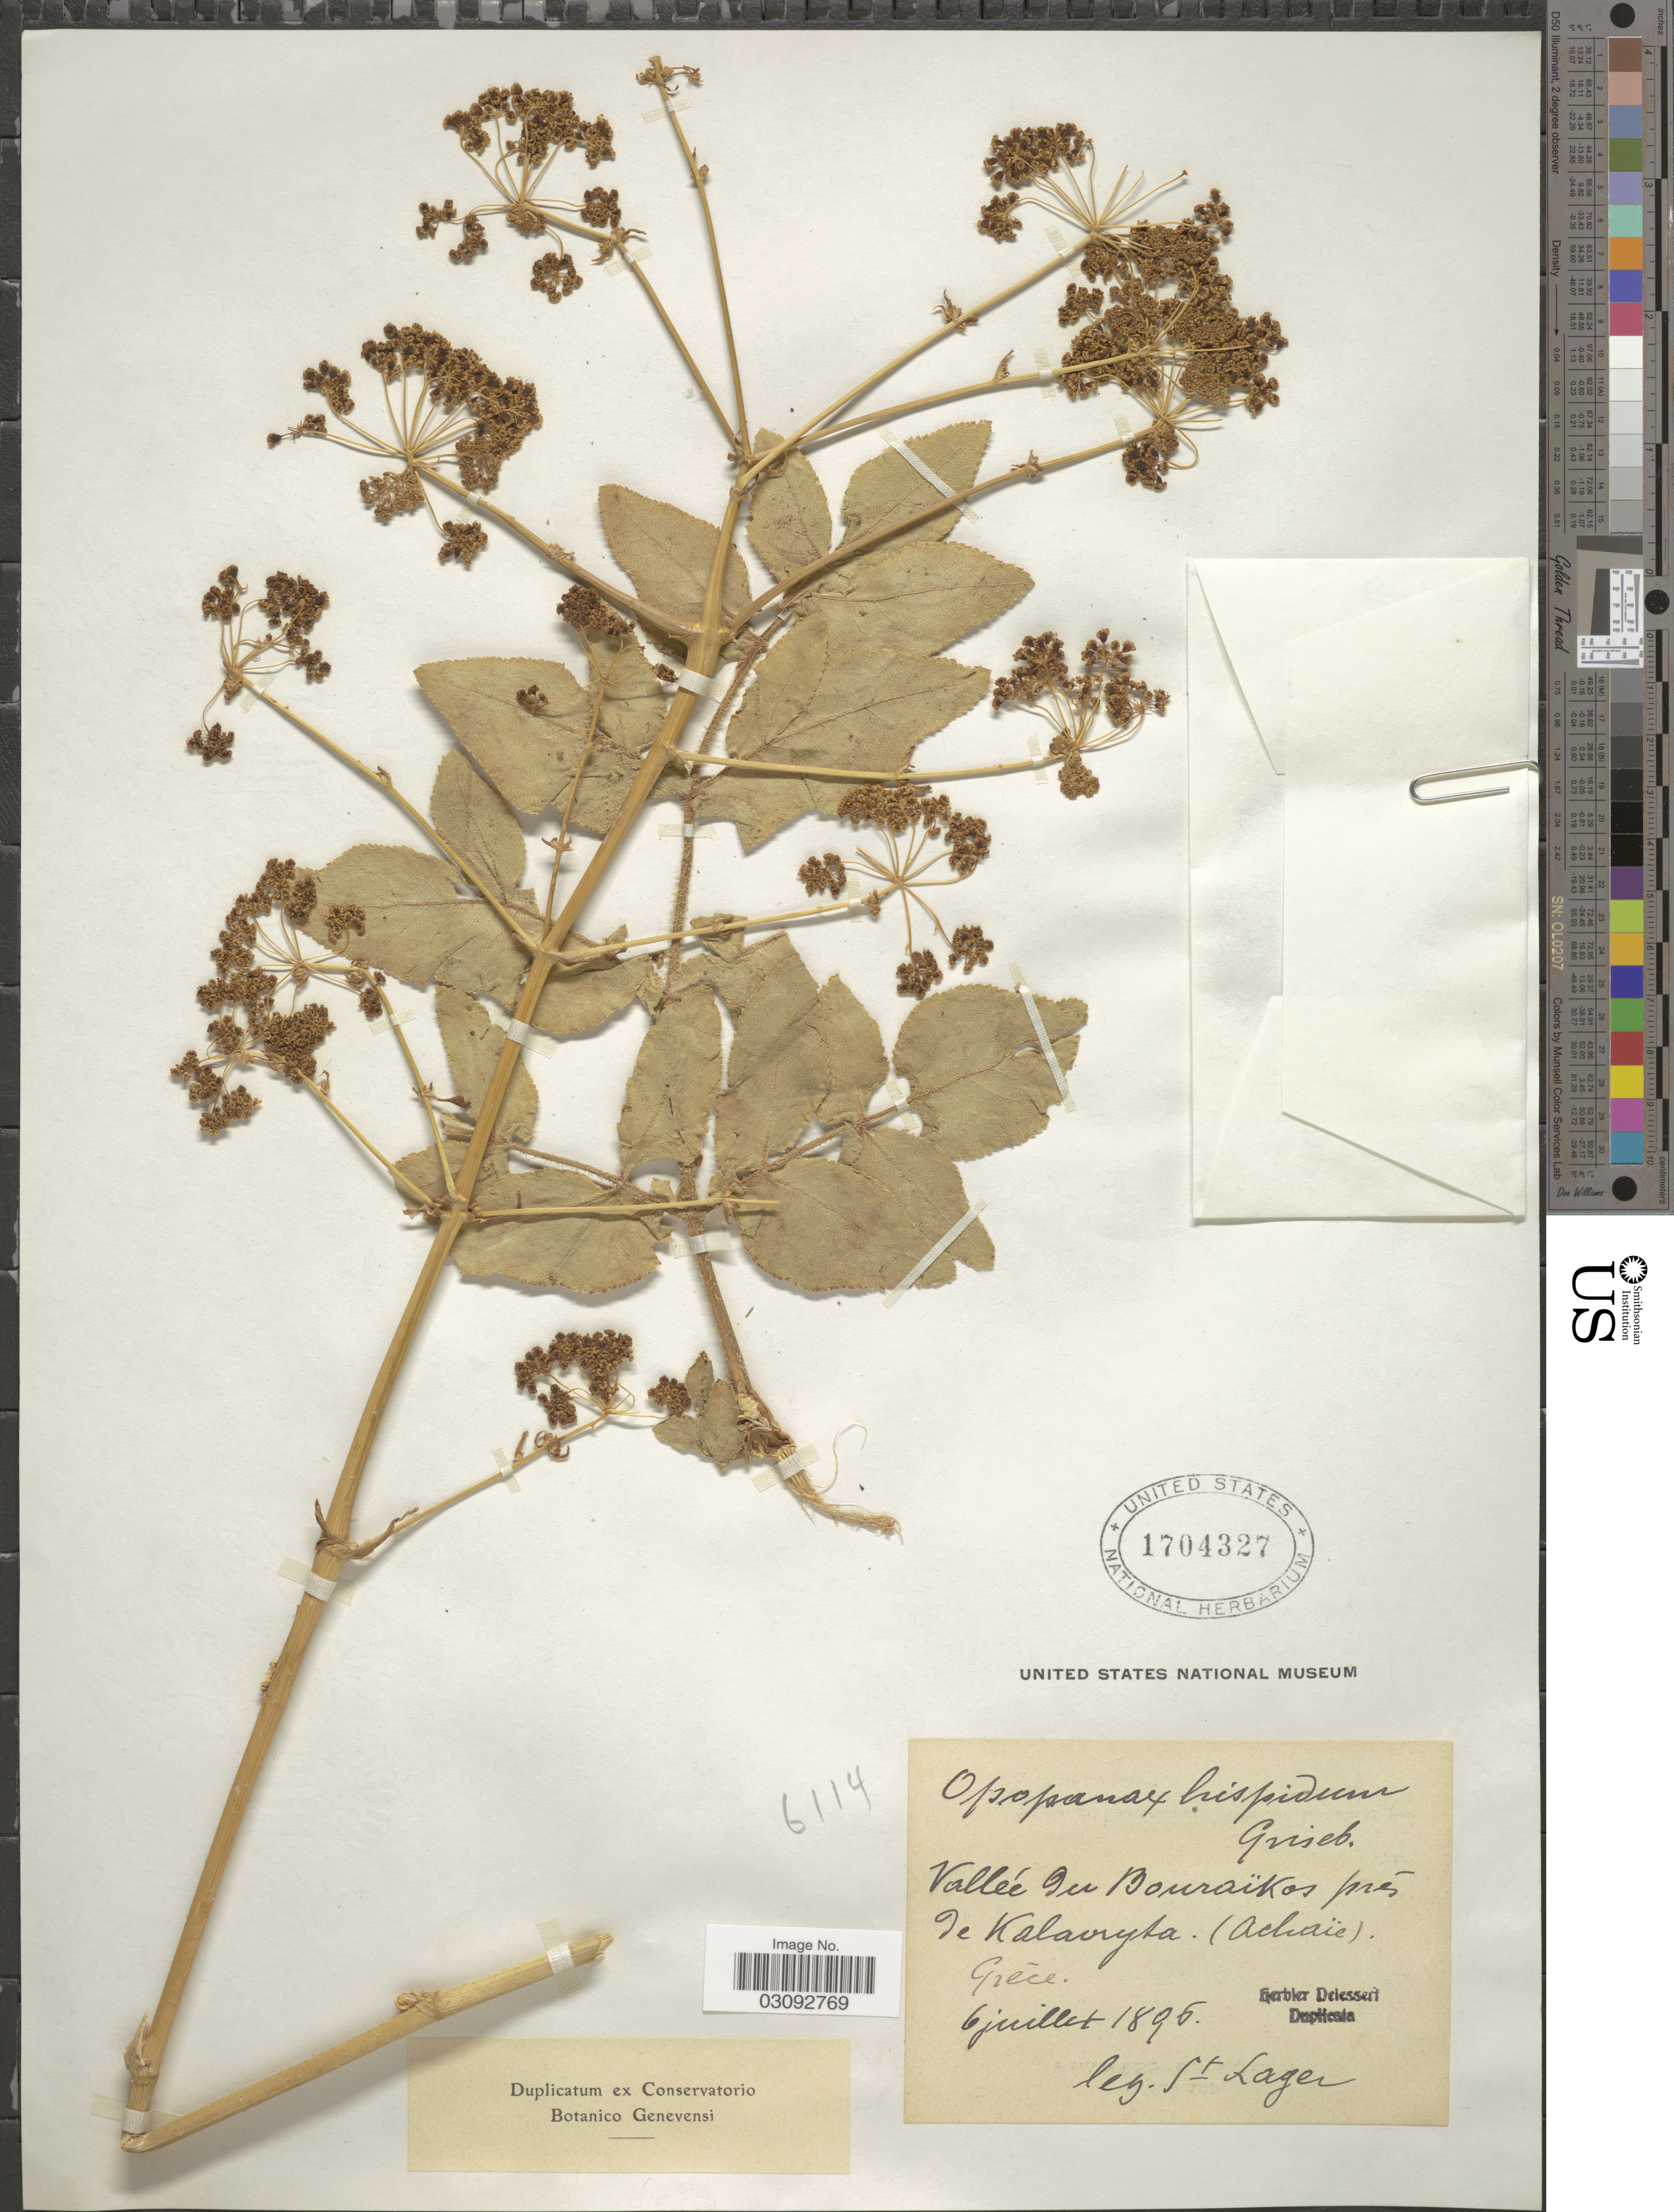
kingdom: Plantae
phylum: Tracheophyta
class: Magnoliopsida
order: Apiales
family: Apiaceae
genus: Opopanax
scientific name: Opopanax hispidus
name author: (Friv.) Griseb.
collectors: -. St. Lager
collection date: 1896-07-06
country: Greece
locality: Valleé du Bouraïkos prés de Kalavryta (Achaïe).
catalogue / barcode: US 1704327